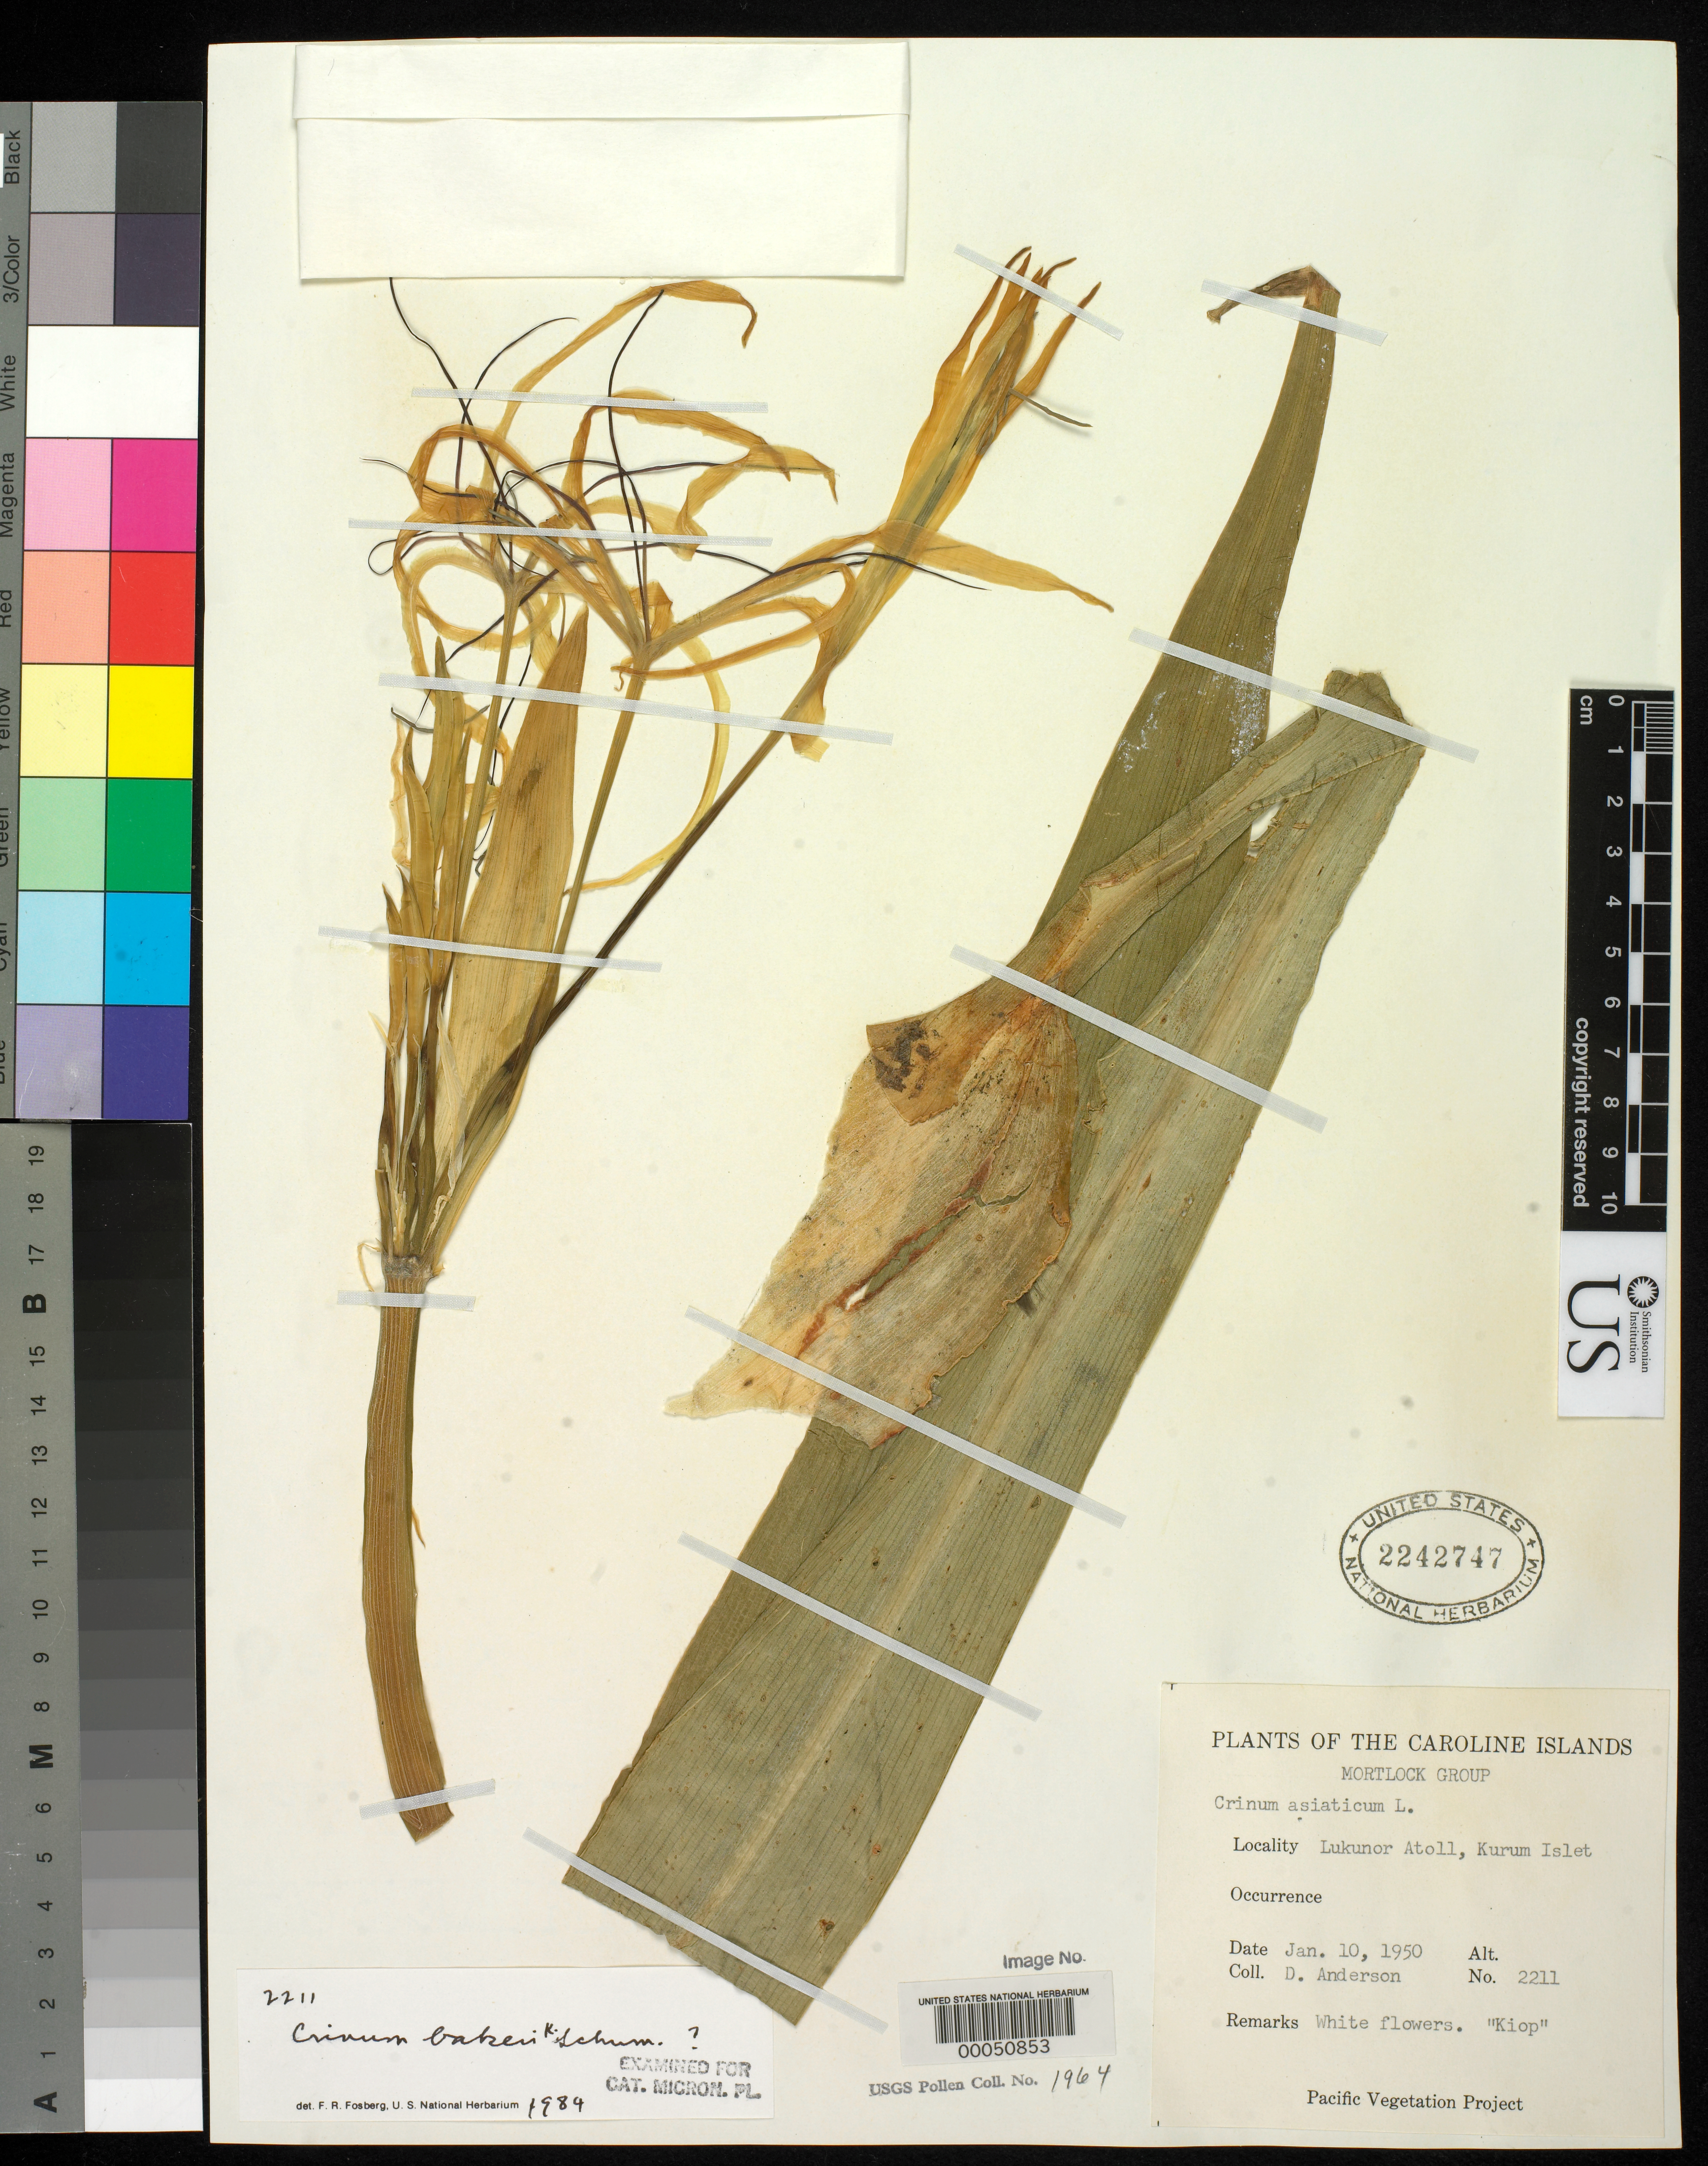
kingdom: Plantae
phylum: Tracheophyta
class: Liliopsida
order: Asparagales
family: Amaryllidaceae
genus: Crinum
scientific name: Crinum bakeri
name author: K. Schum.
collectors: D. Anderson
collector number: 2211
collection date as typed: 10 Jan 1950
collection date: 1950-01-10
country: Micronesia, Federated States of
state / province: Truk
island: Lukunor Atoll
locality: Kurum Islet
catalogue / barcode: US 2242747